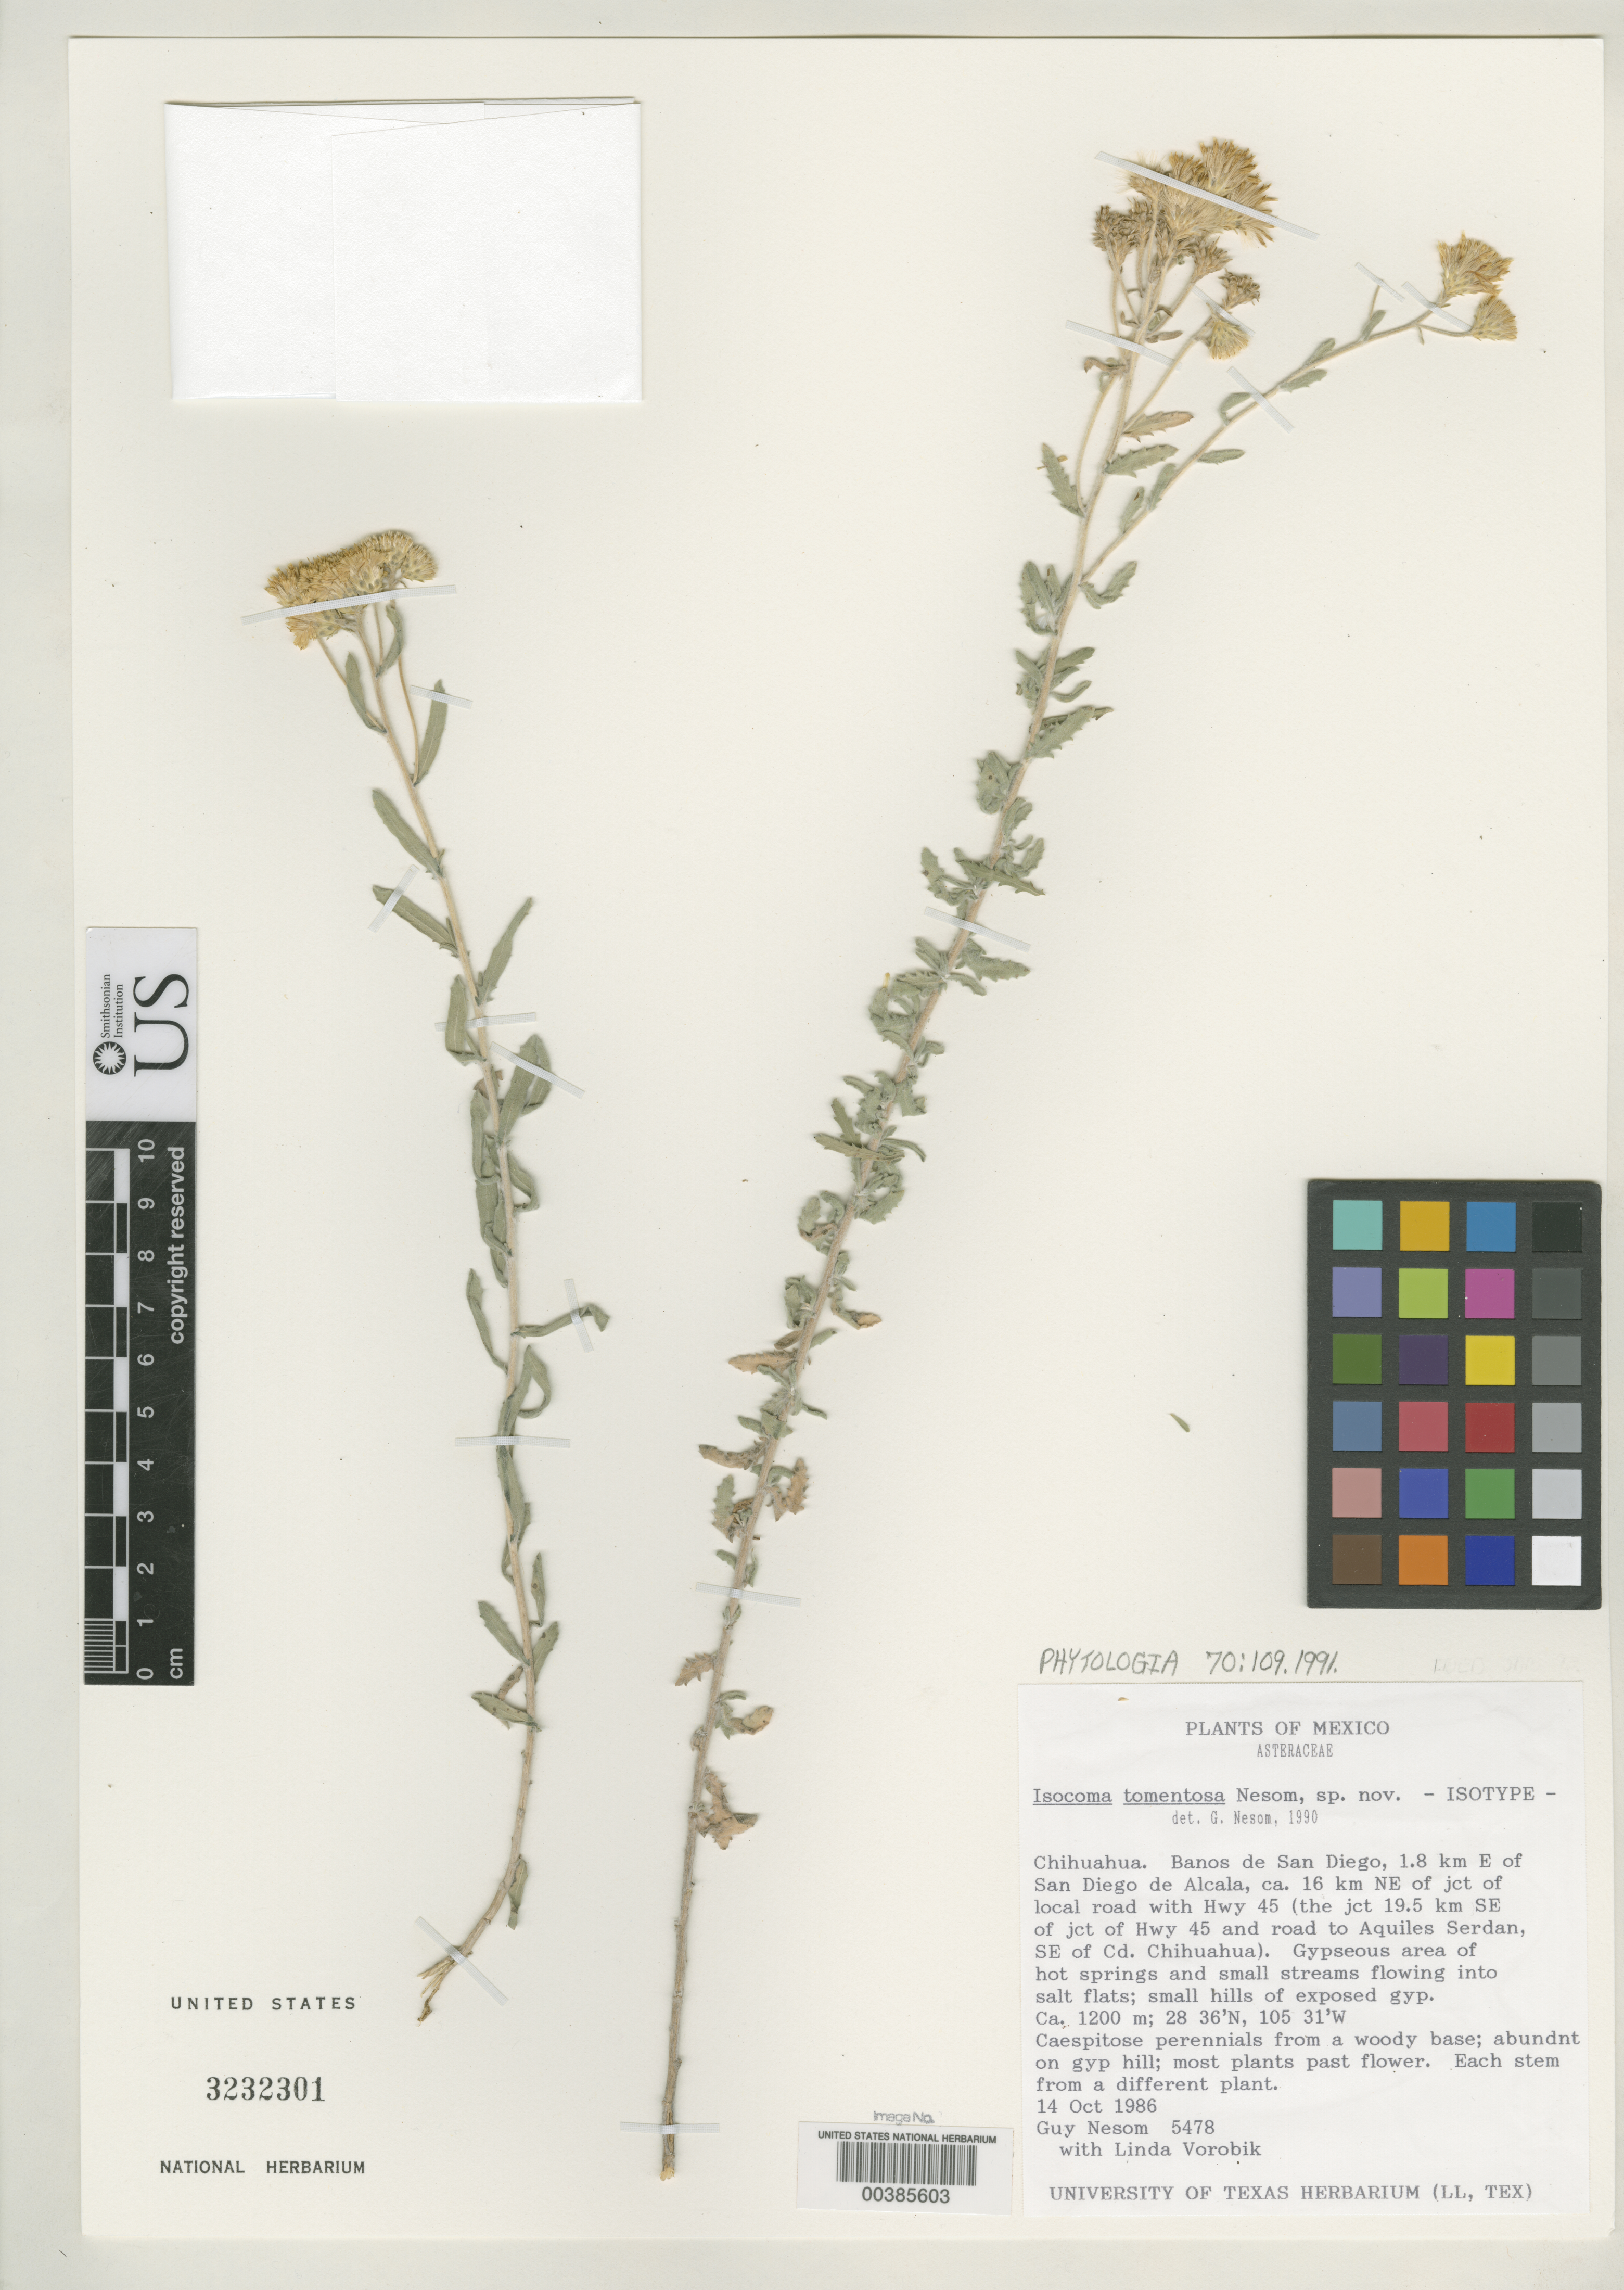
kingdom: Plantae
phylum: Tracheophyta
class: Magnoliopsida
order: Asterales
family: Asteraceae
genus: Isocoma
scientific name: Isocoma tomentosa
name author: G.L. Nesom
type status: Isotype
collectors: G. L. Nesom & L. Vorobik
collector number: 5478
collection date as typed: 14 Oct 1986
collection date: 1986-10-14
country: Mexico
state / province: Chihuahua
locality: Banos de San Diego, 1.8 km E of San Diego de Alcala, ca. 16 km NE of jct of local road with hwy 45.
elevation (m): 1200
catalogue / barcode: US 3232301